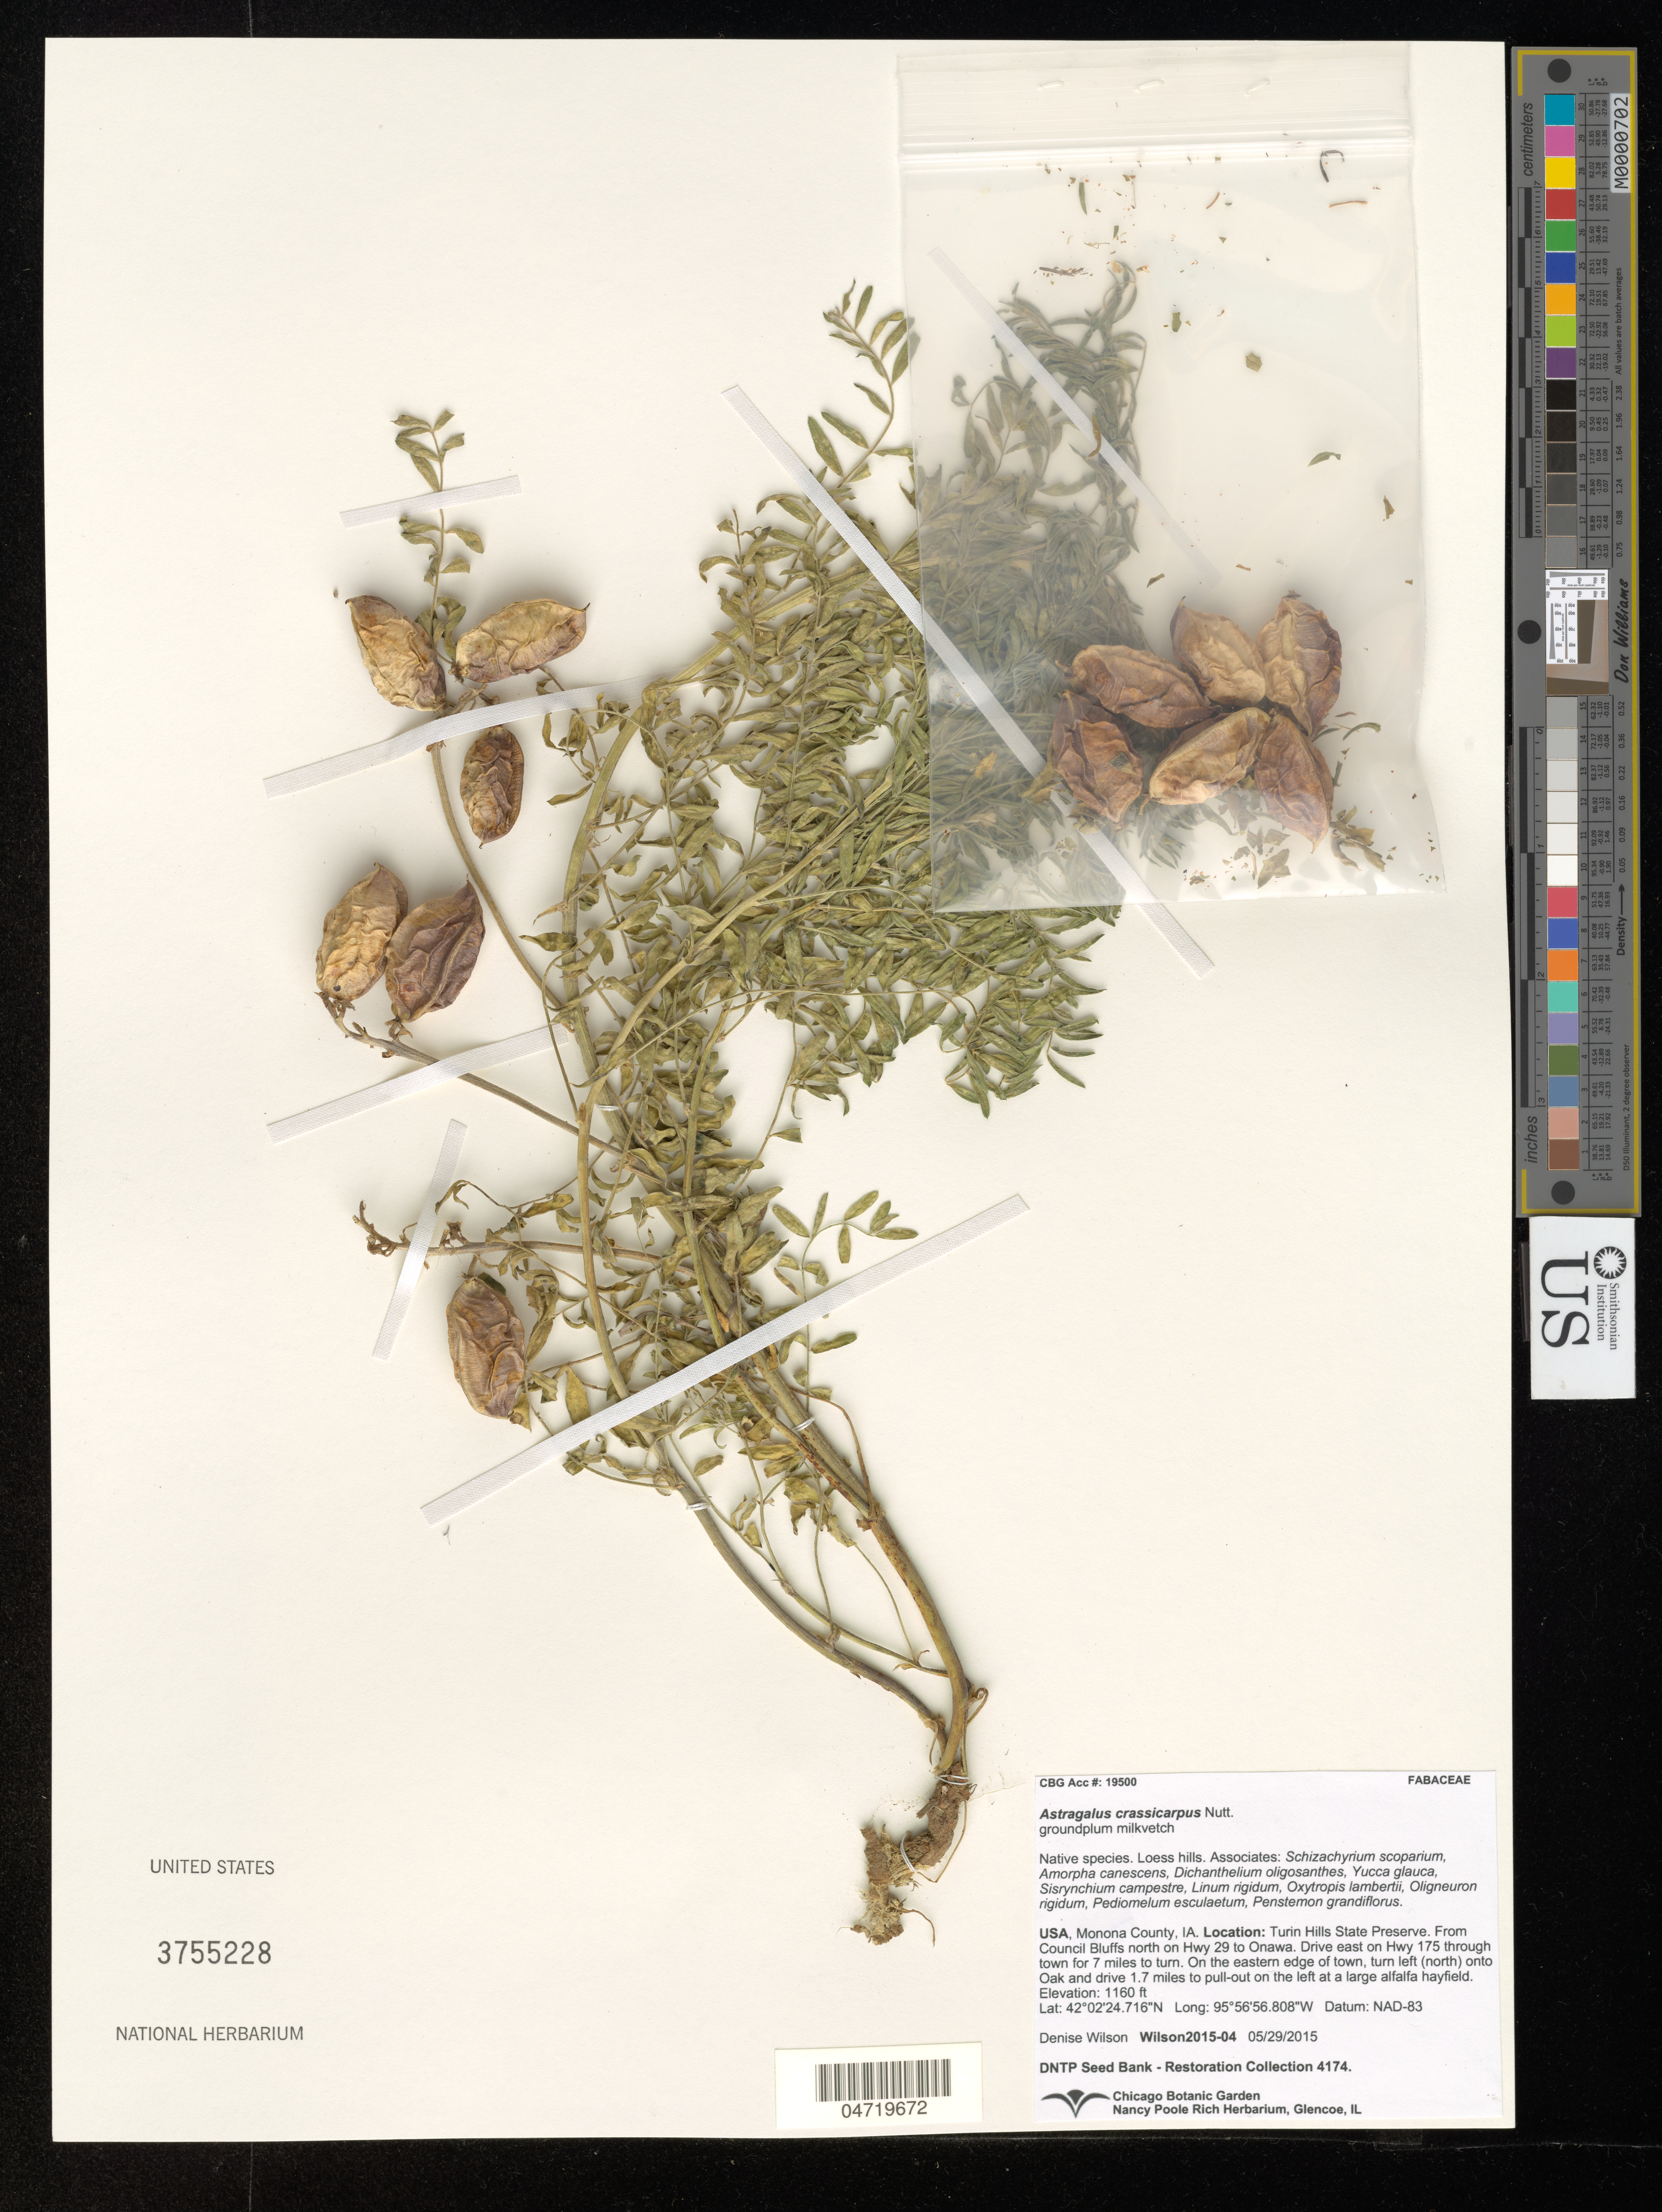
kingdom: Plantae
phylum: Tracheophyta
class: Magnoliopsida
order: Fabales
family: Fabaceae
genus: Astragalus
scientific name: Astragalus crassicarpus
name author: Nutt.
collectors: D. Wilson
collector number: Wilson2015-04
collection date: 2015-05-29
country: United States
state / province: Iowa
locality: Monona County, IA. Turin Hills State Preserve. From Council Bluffs north on Hwy 29 to Onawa. Drive east on Hwy 175 through town for 7 miles to turn. On the eastern edge of town, turn left (north) onto Oak and drive 1.7 miles to pull-out on the left at a large alfalfa hayfield.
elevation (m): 354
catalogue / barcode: US 3755228